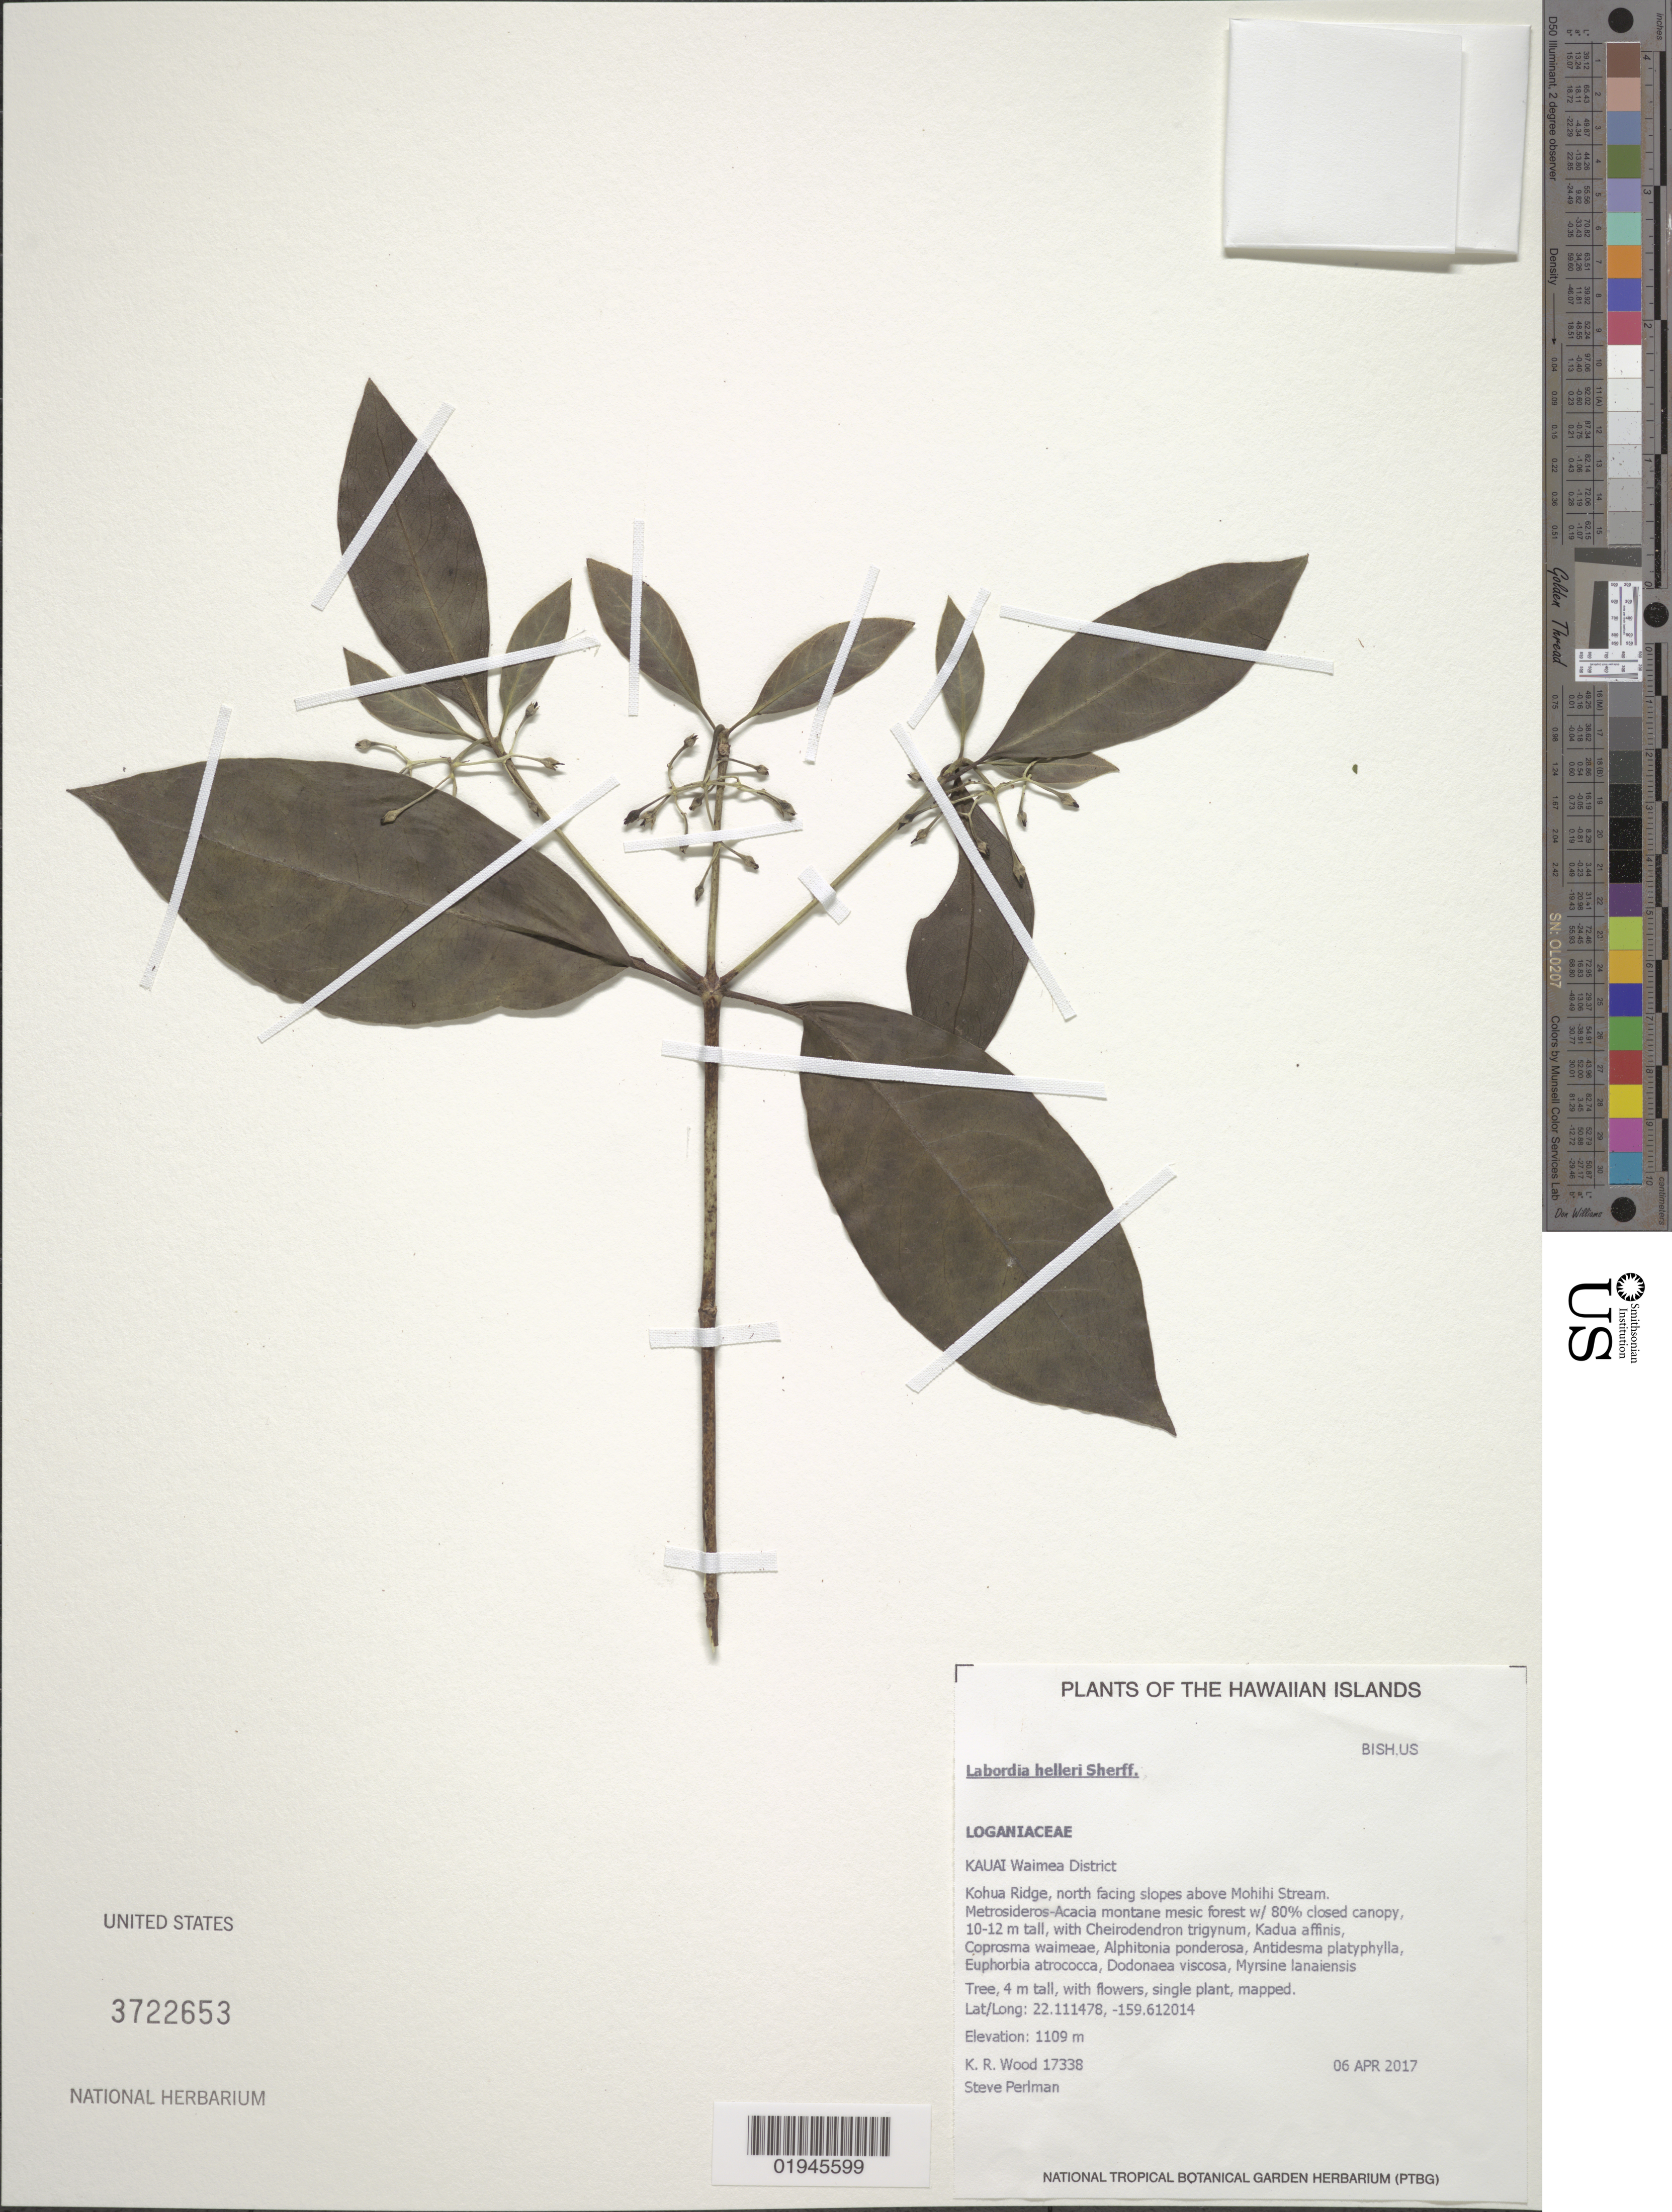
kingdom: Plantae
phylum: Tracheophyta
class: Magnoliopsida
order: Gentianales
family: Loganiaceae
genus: Geniostoma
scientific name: Geniostoma helleri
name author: (Sherff) Byng & Christenh.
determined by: Wagner, W. L., (BOT), Smithsonian Institution - National Museum of Natural History (UNITED STATES)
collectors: K. R. Wood & S. P. Perlman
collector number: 17338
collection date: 2017-04-06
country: United States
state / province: Hawaii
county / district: Kauai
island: Kaua'i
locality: Waimea District, Kohua Ridge, north facing slopes above Mohihi Stream.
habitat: Montane mesic forest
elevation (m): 1109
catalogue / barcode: US 3722653